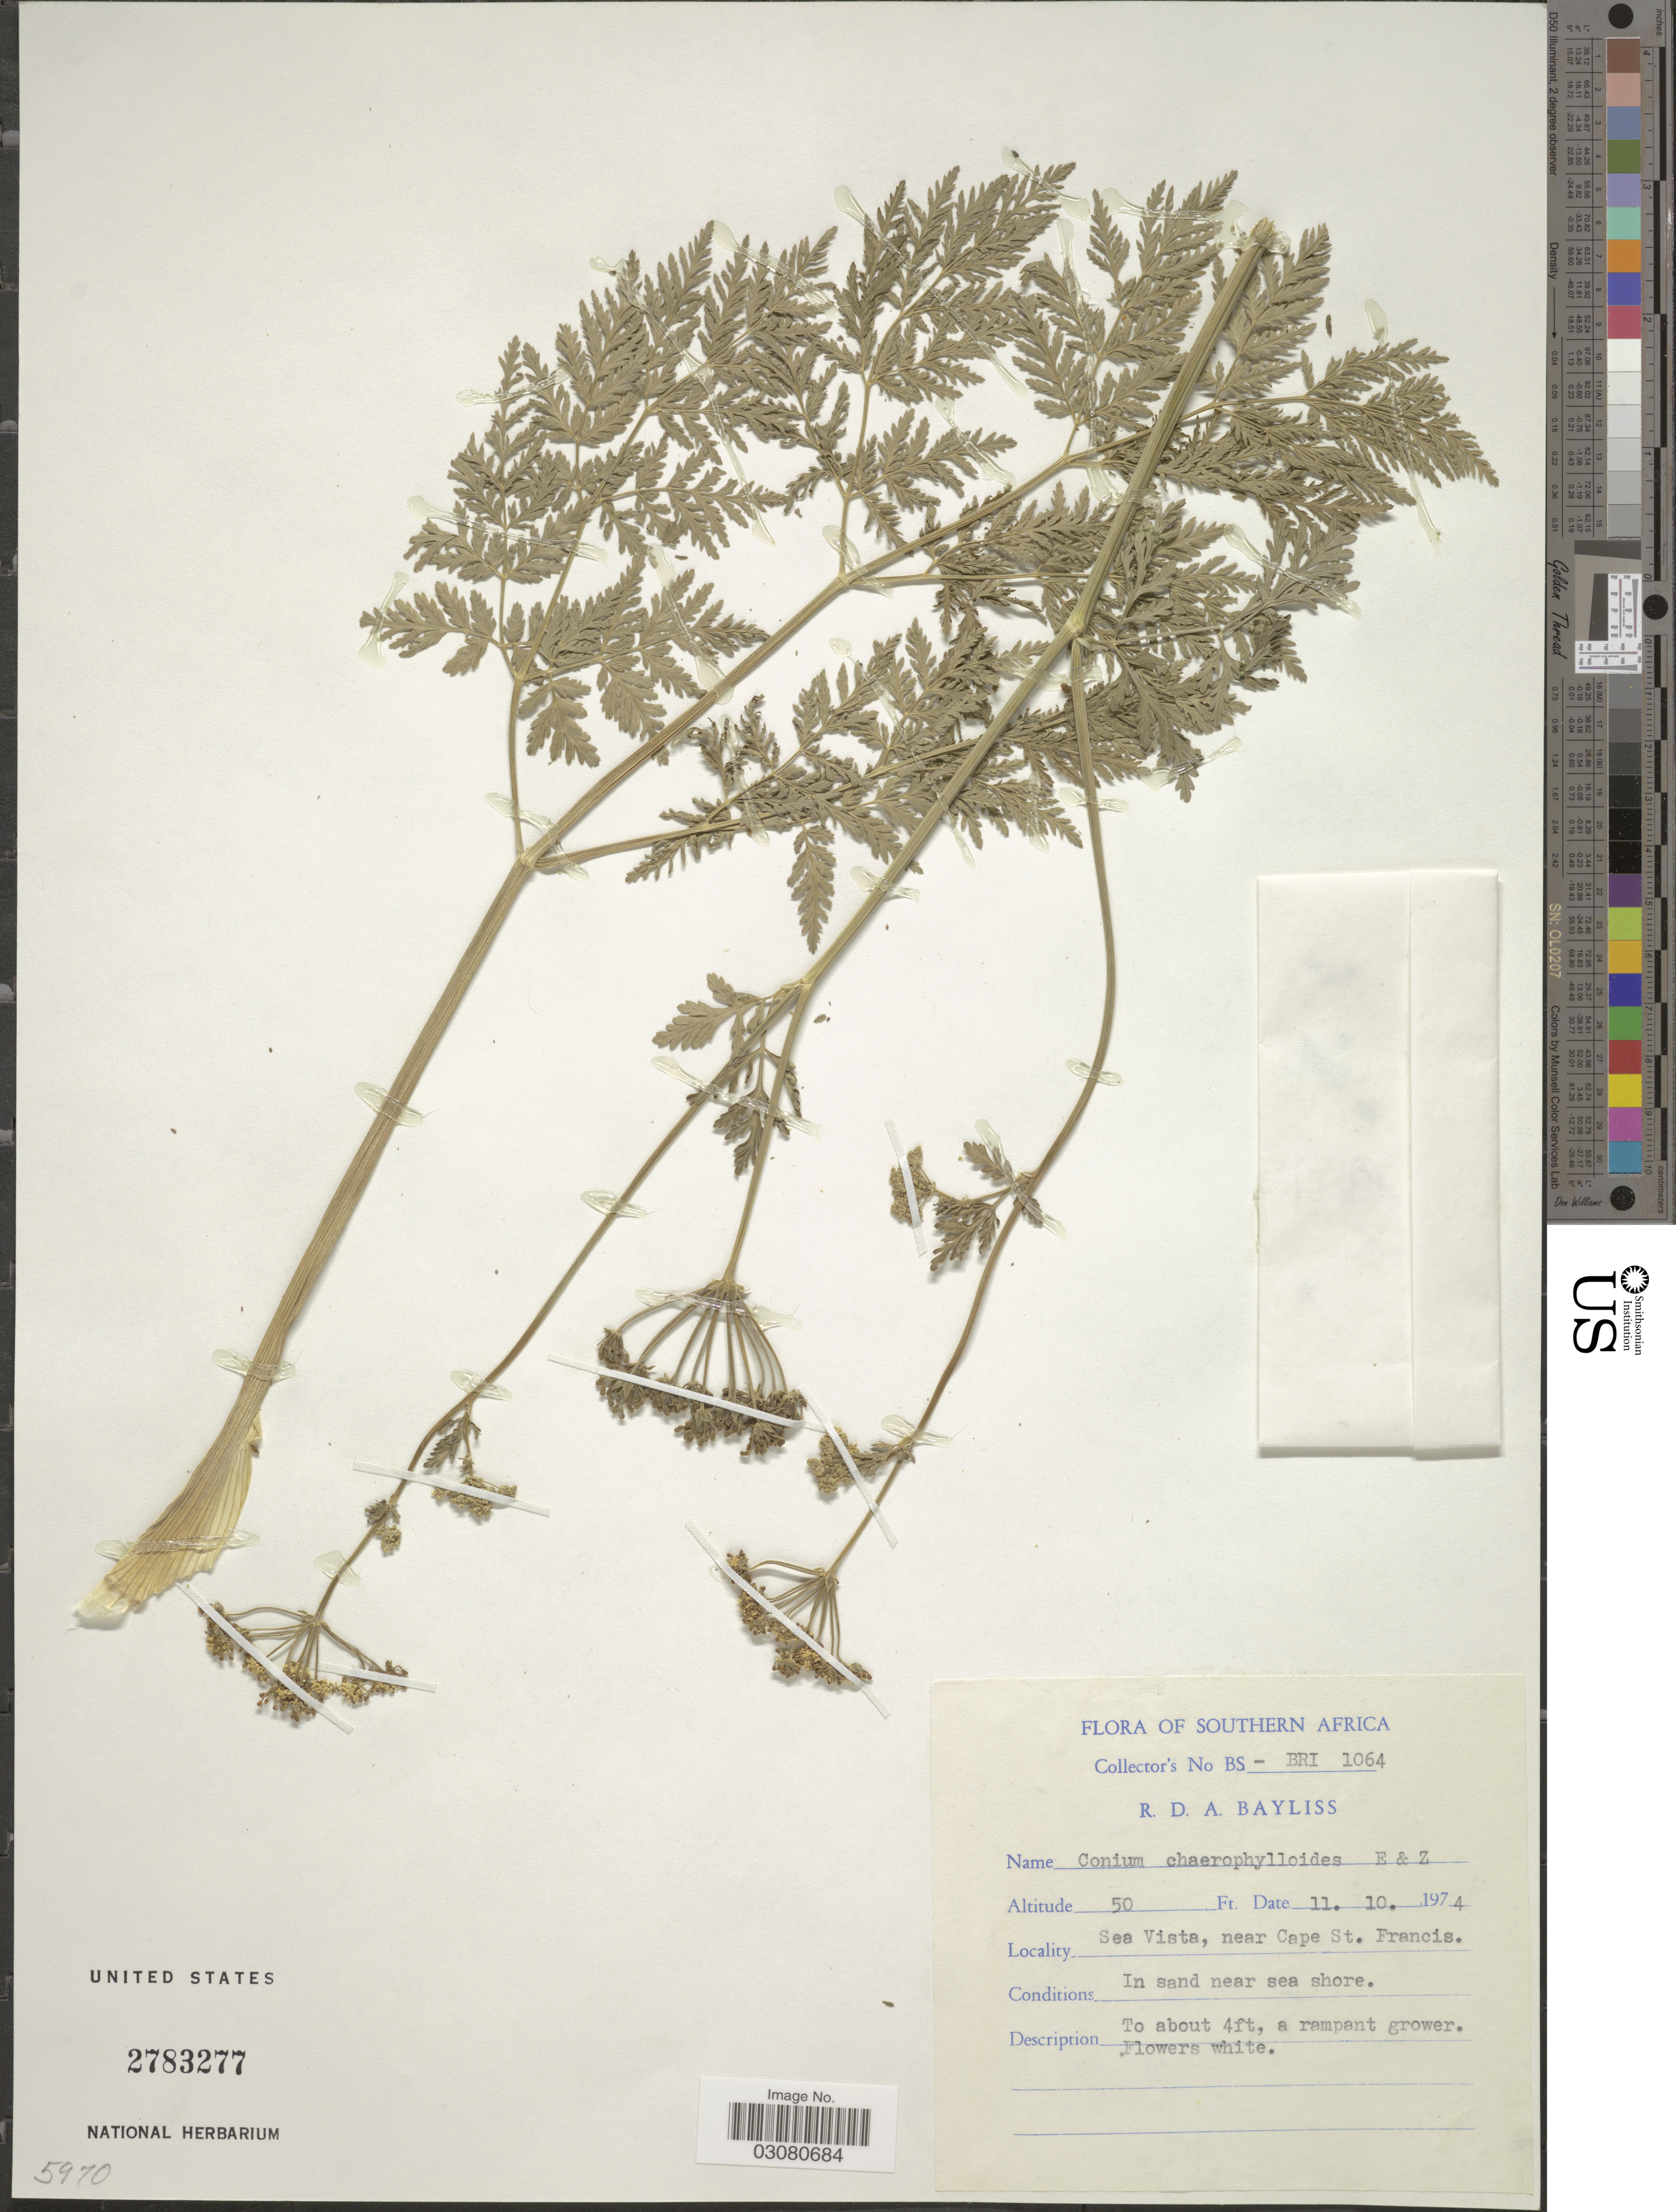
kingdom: Plantae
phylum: Tracheophyta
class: Magnoliopsida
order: Apiales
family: Apiaceae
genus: Conium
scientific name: Conium chaerophylloides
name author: (Thunb.) Eckl. & Zeyh.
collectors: R. Bayliss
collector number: BS - BRI 1064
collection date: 1974-10-11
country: South Africa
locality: Southern Africa. Sea Vista, near Cape St. Francis.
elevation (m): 15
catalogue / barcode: US 2783277